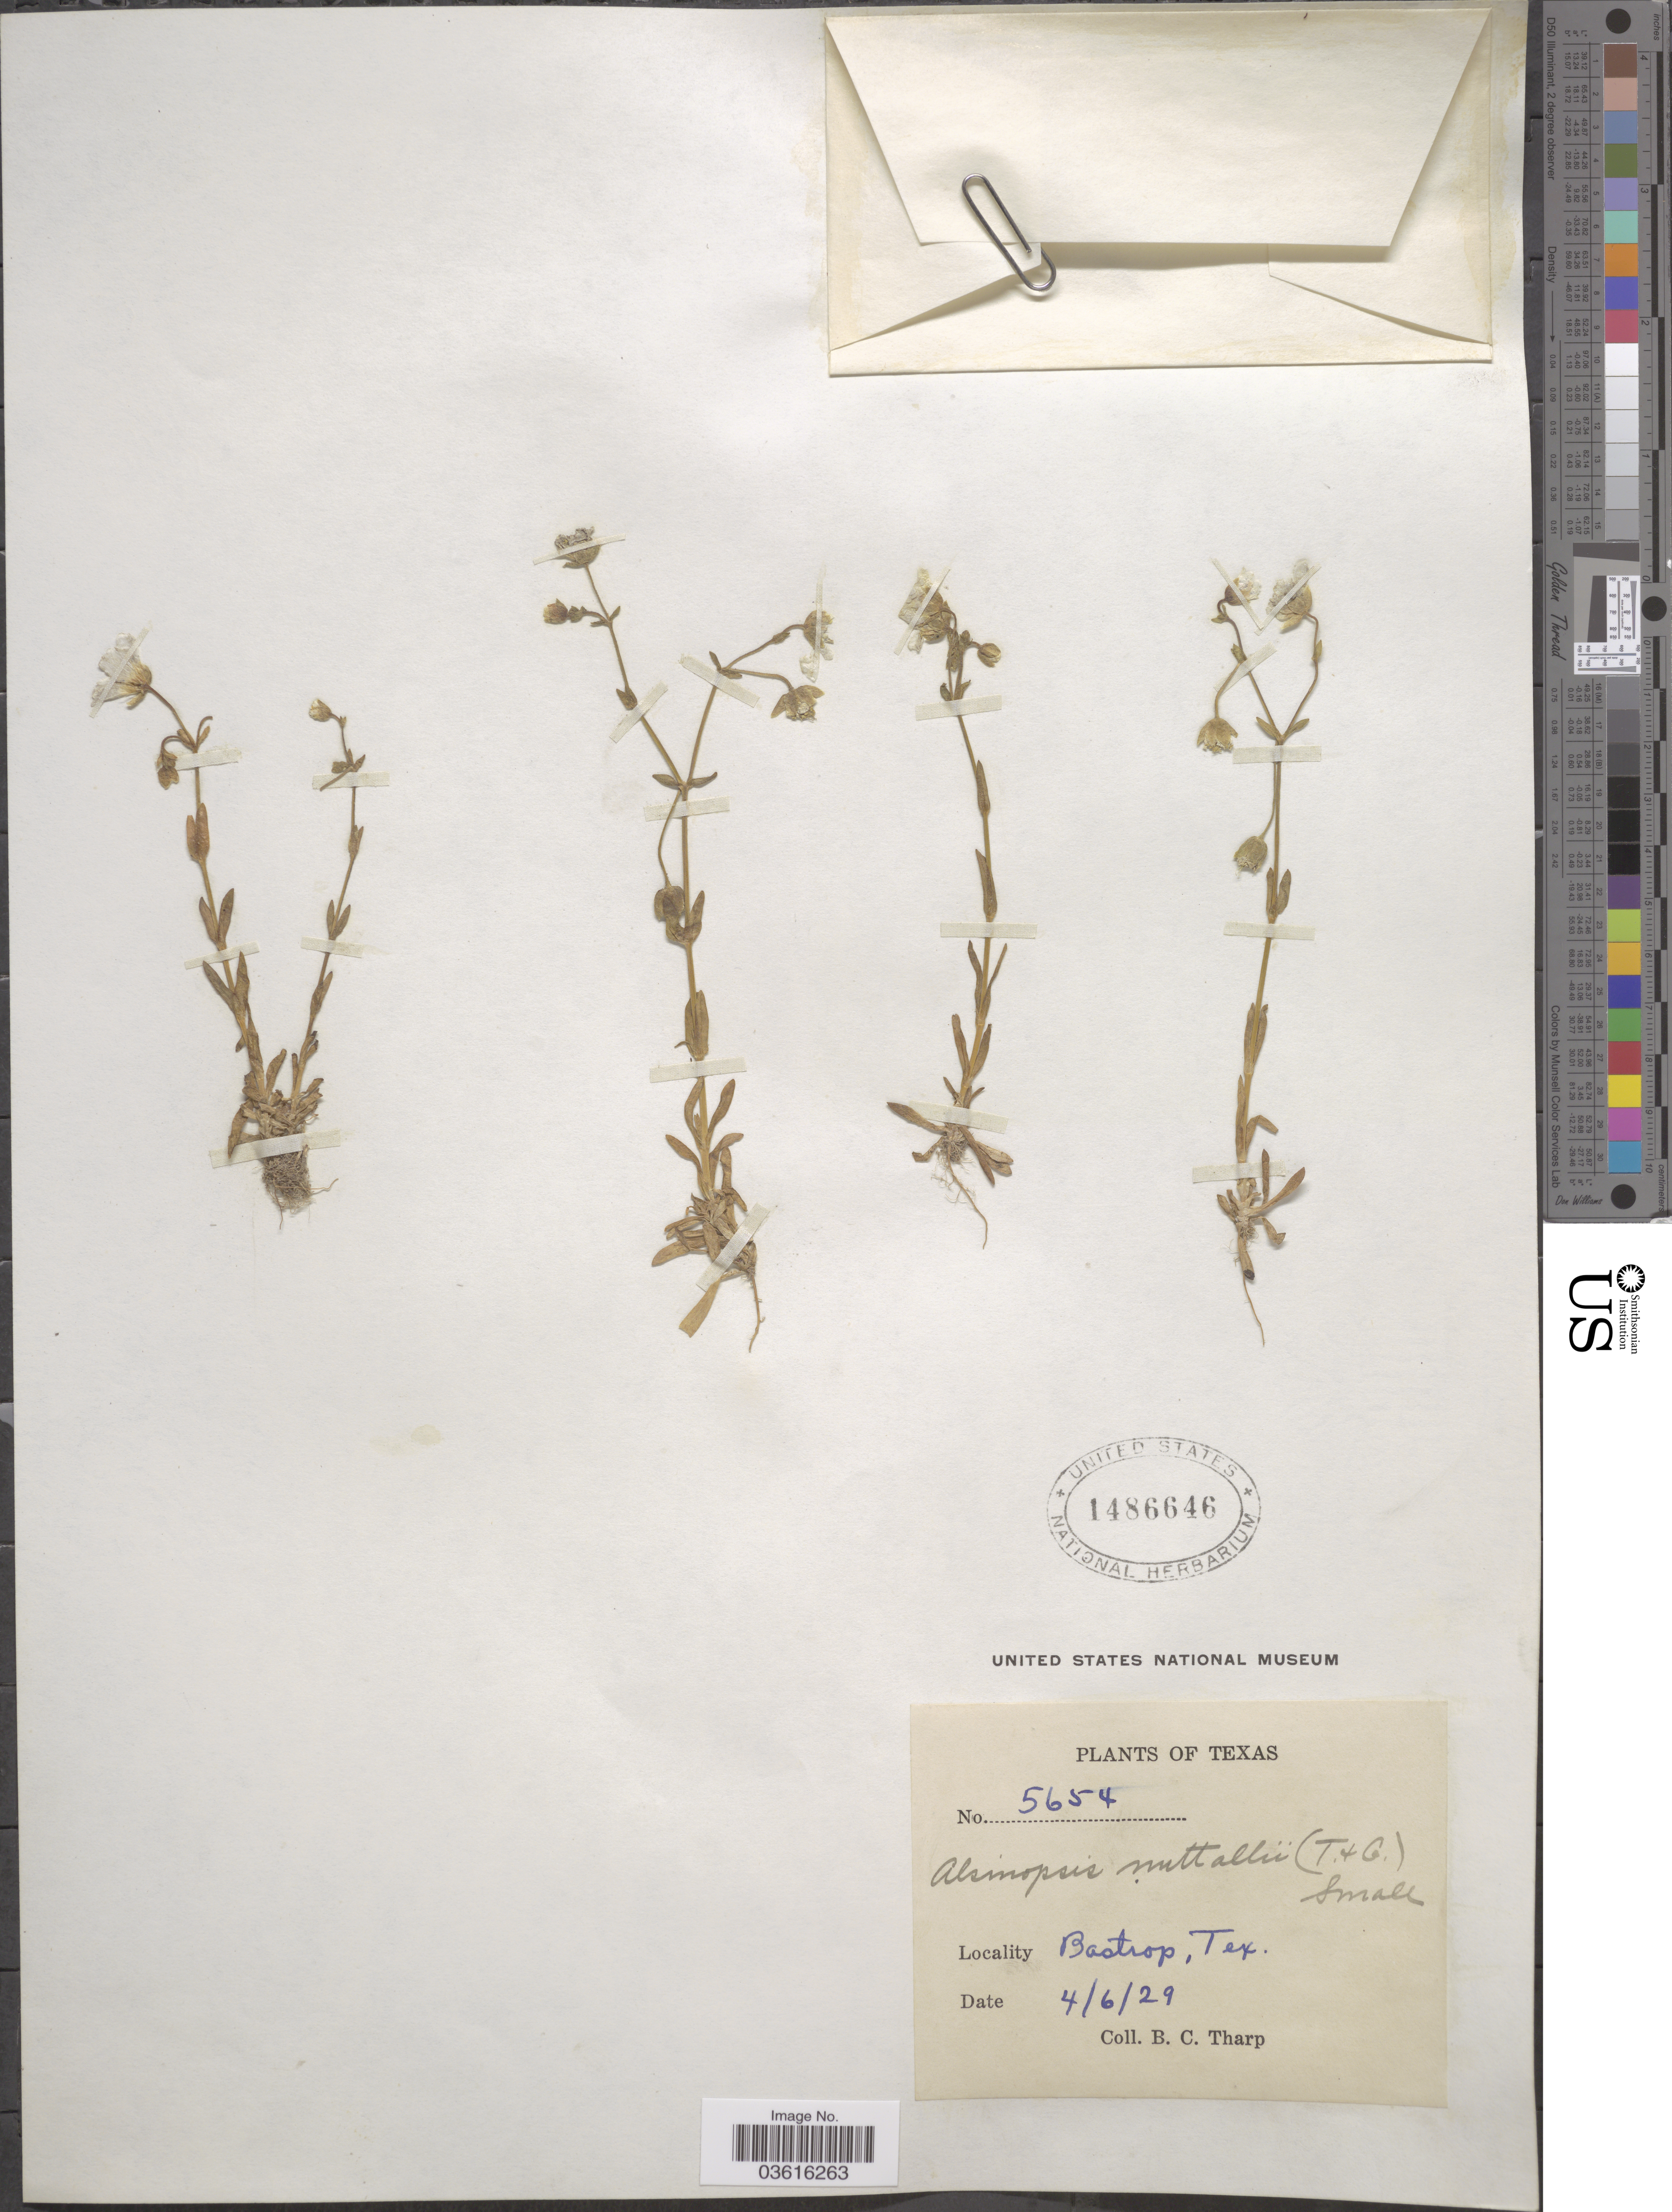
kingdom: Plantae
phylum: Tracheophyta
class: Magnoliopsida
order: Caryophyllales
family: Caryophyllaceae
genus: Minuartia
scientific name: Minuartia nuttallii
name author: (Pax) Briq.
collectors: B. C. Tharp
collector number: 5654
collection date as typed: Transcribed d/m/y: 6/4/29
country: United States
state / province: Texas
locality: Bastrop.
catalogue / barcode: US 1486646